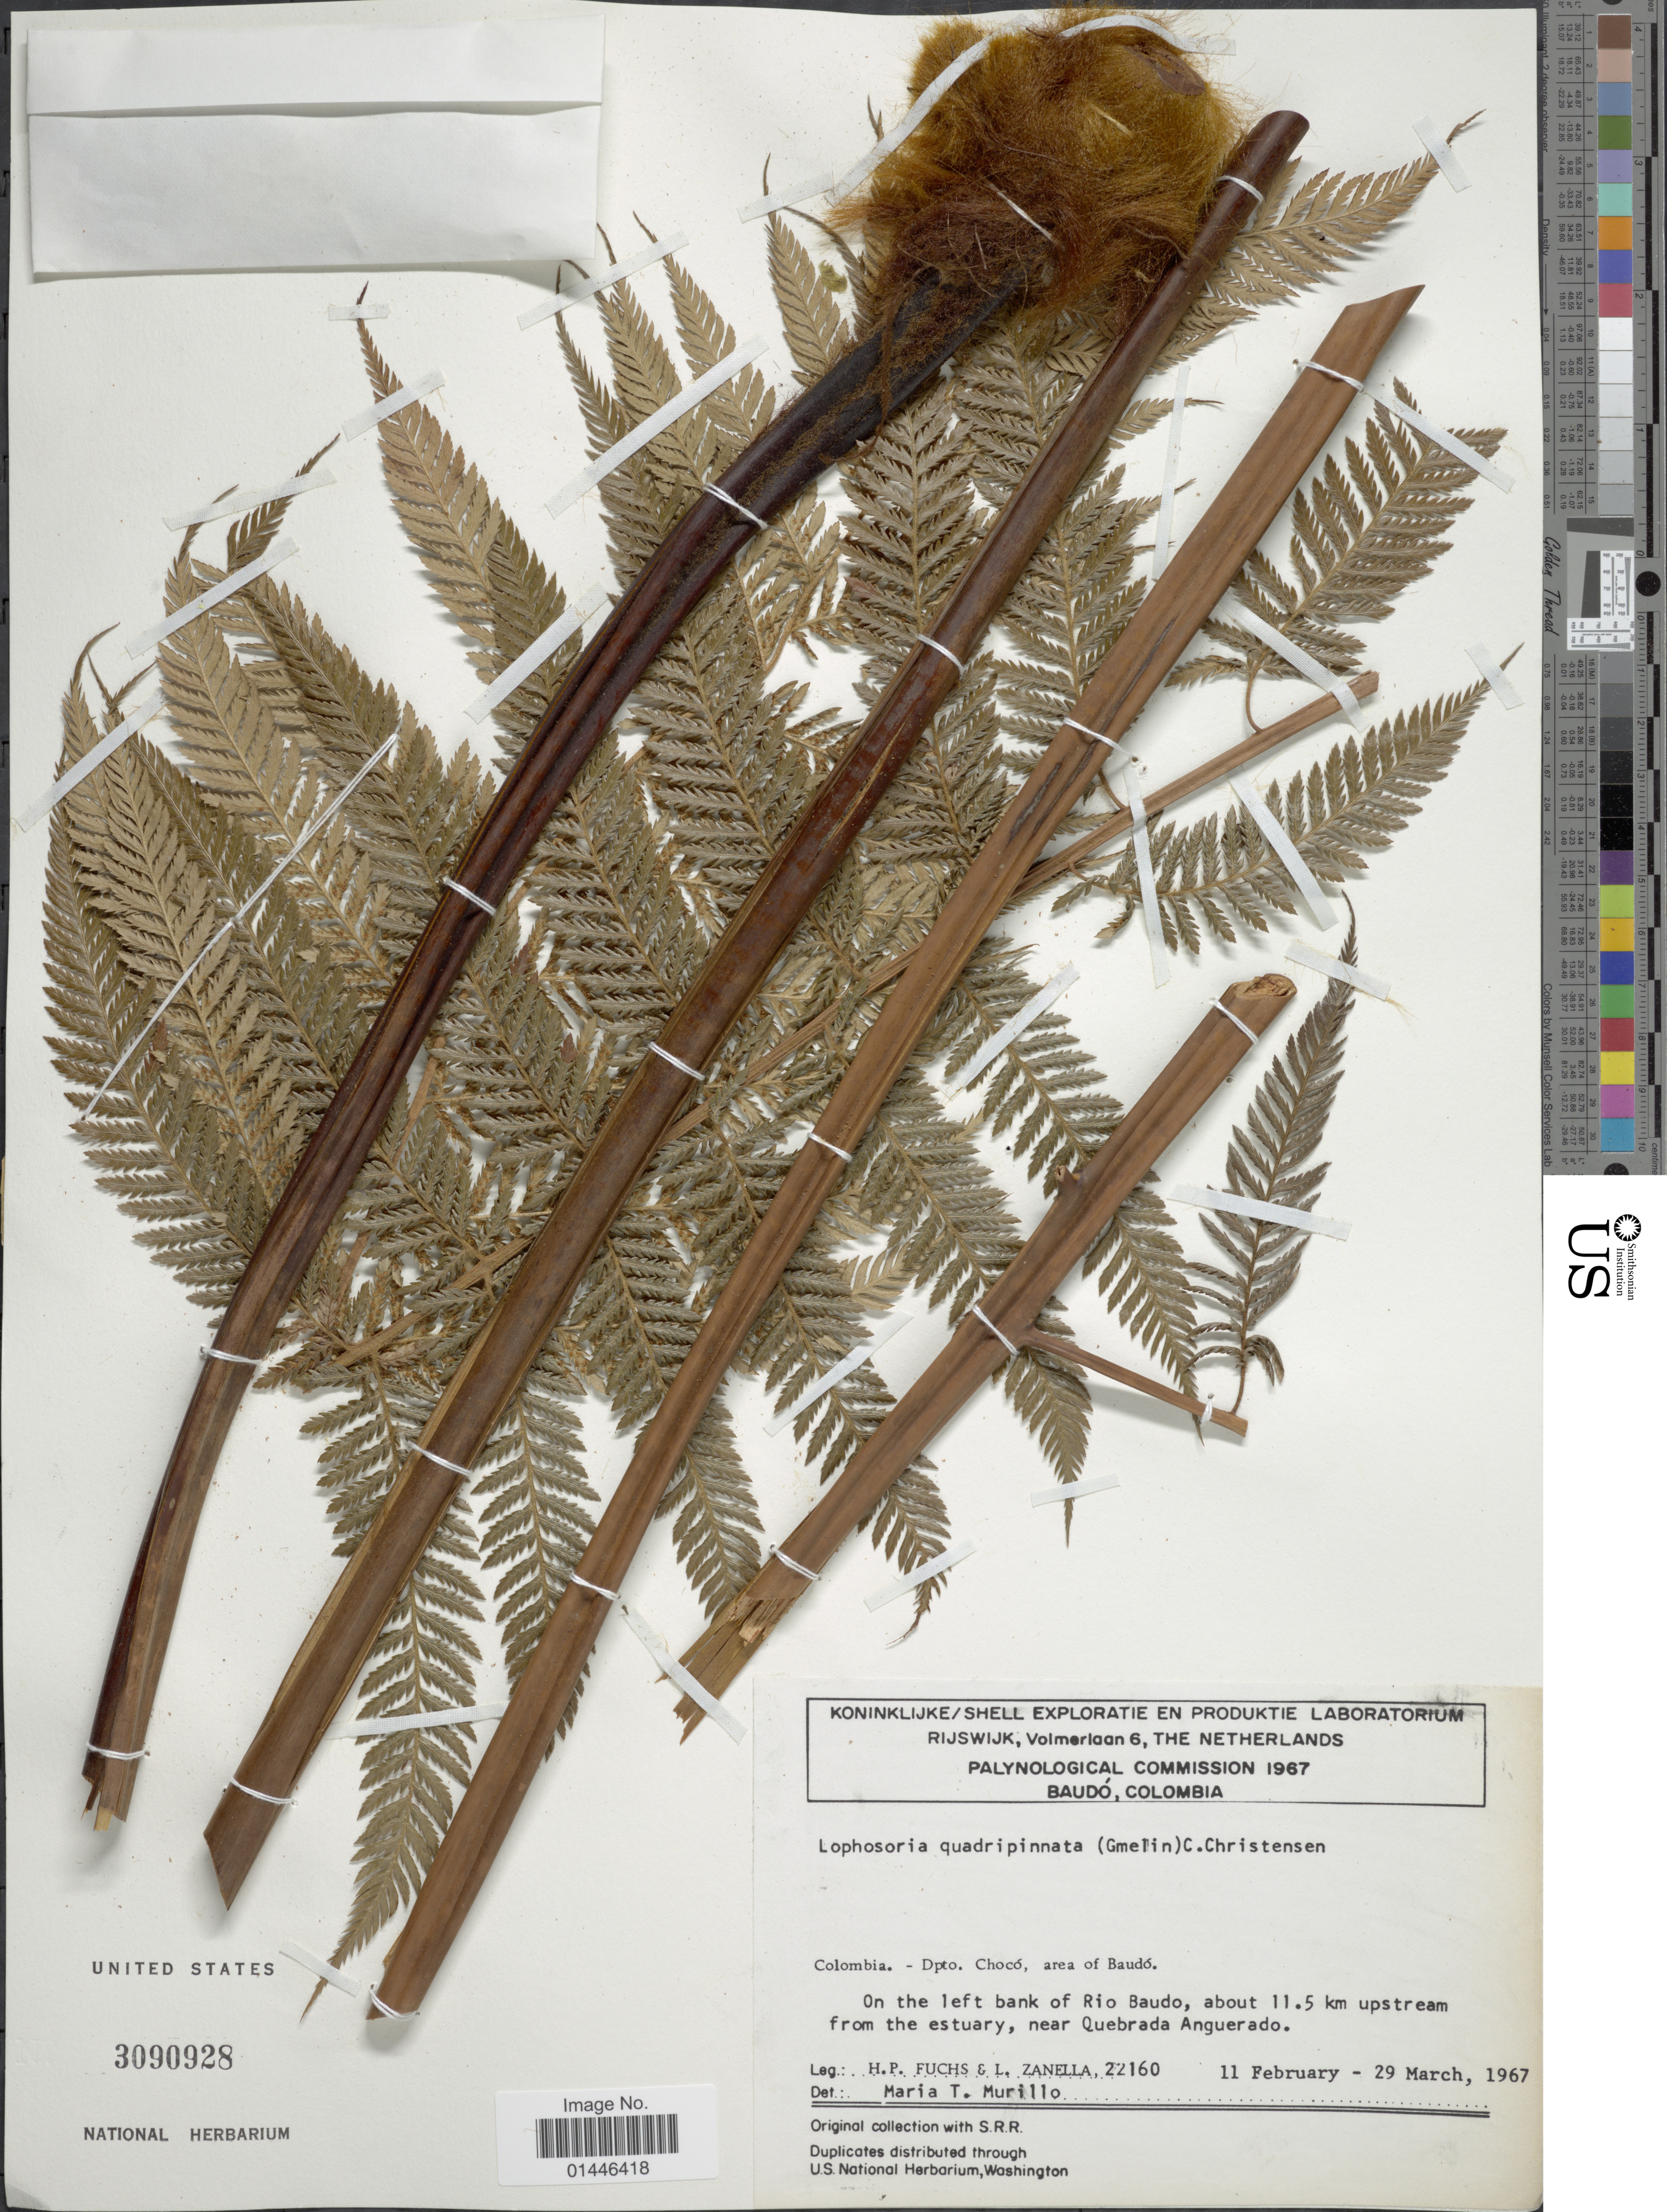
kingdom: Plantae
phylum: Tracheophyta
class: Polypodiopsida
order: Cyatheales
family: Dicksoniaceae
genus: Lophosoria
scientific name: Lophosoria quadripinnata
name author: (J.F. Gmel.) C. Chr.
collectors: H. P. Fuchs & L. Zanella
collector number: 22160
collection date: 1967-02-11/1967-03-29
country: Colombia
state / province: Chocó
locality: Area of Baudó. On the left bank of Rio Baudo, about 11.5 km upstream from the estuary, near Quebrada Anguerado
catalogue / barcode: US 3090928